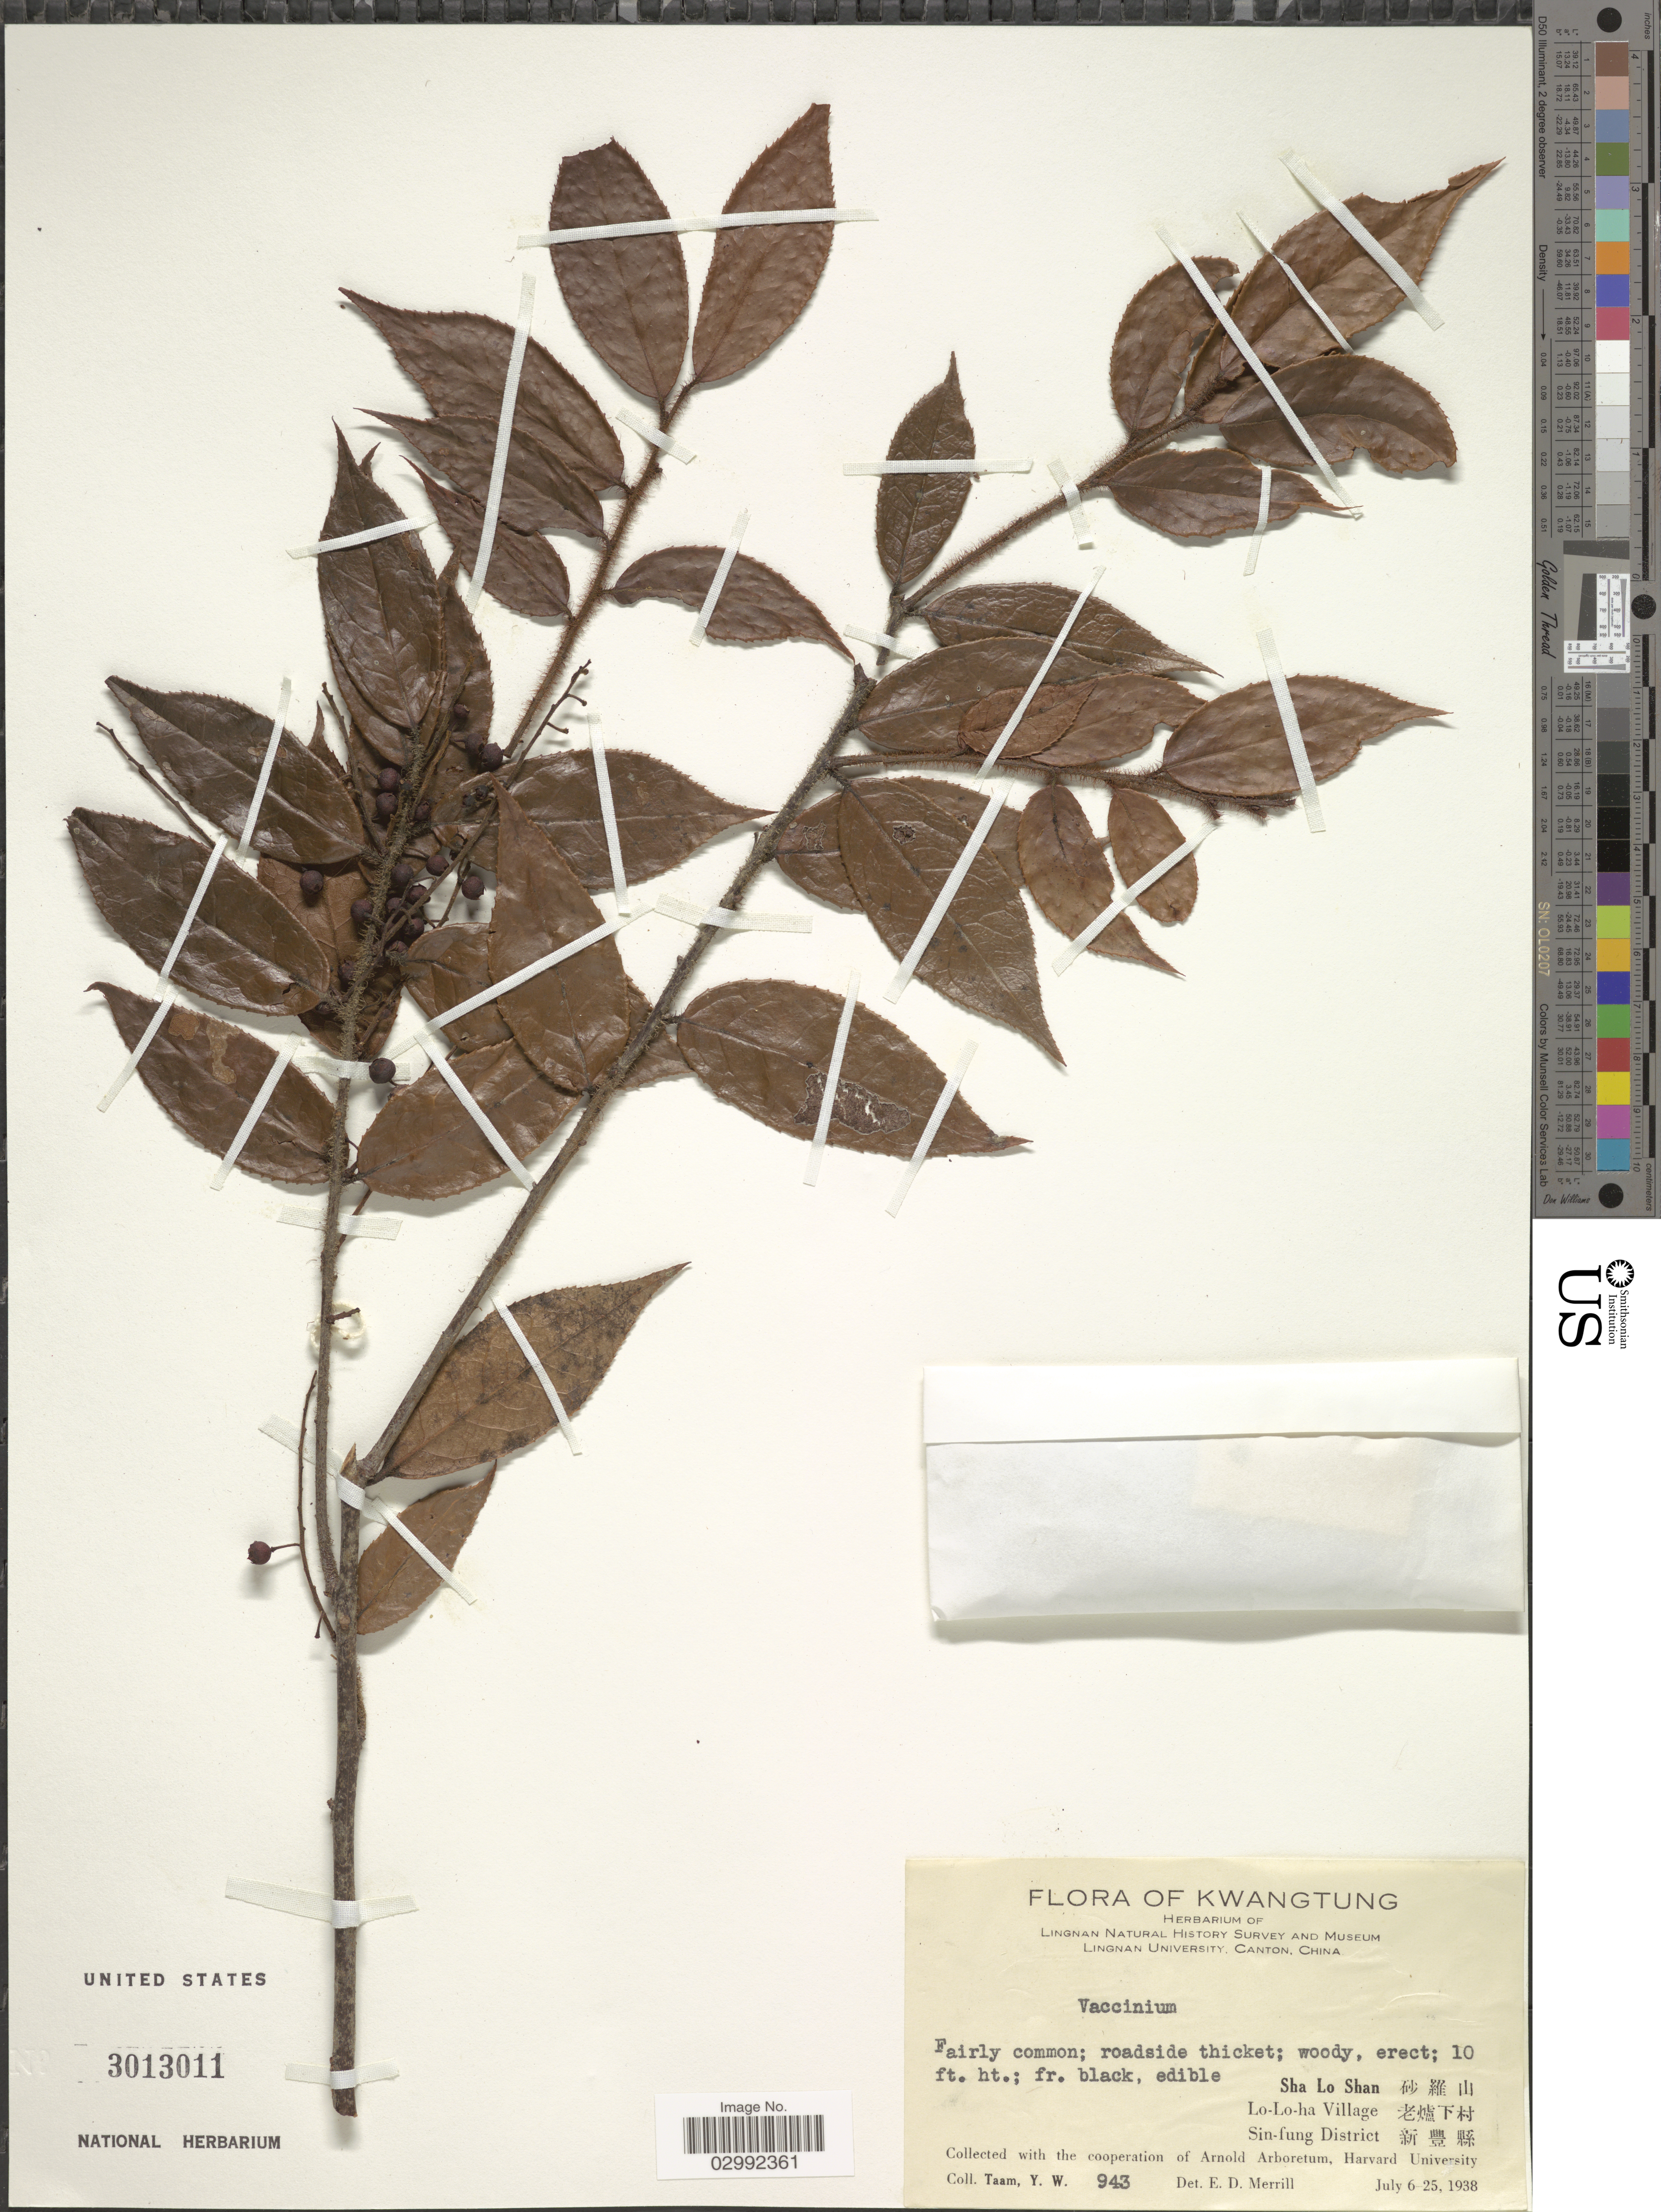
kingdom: Plantae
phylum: Tracheophyta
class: Magnoliopsida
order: Ericales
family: Ericaceae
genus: Vaccinium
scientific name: Vaccinium sp.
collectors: Y. W. Taam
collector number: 943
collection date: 1938-07-06/1938-07-25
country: China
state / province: Guangdong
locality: Kwatung.Sha Lo Shan Lo-lo-ha Village Sin-fung District.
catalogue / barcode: US 3013011